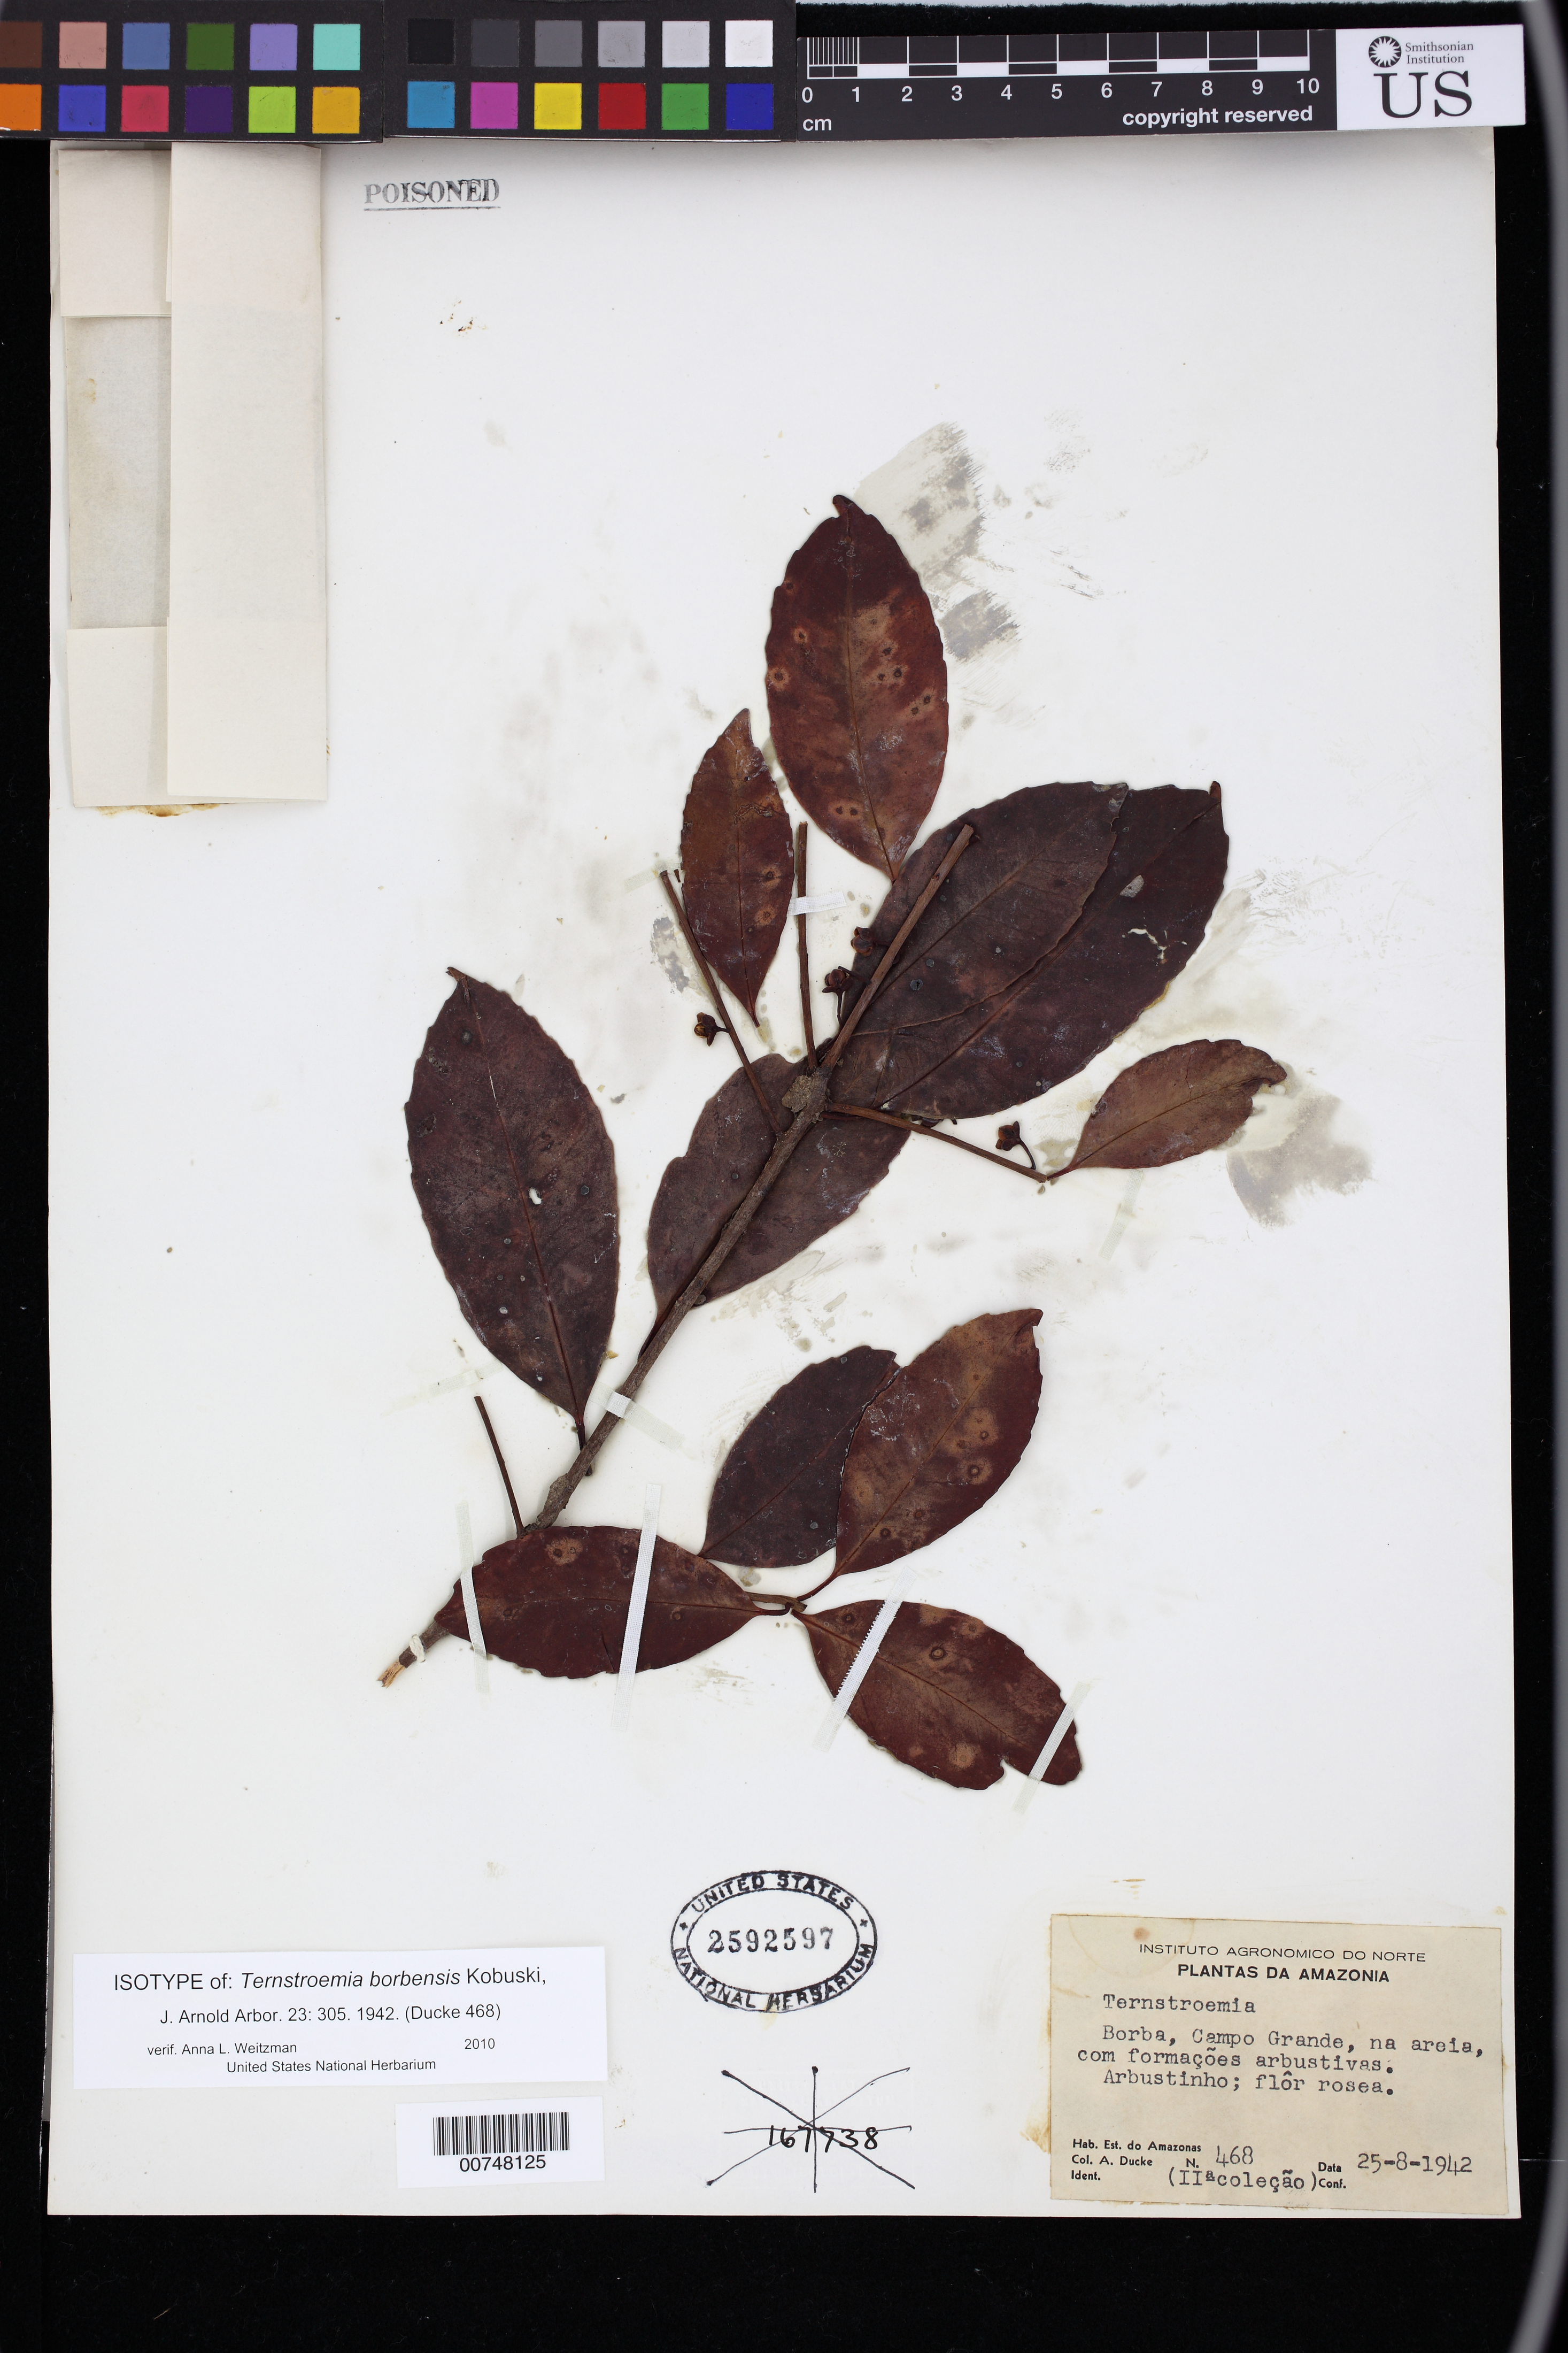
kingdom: Plantae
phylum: Tracheophyta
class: Magnoliopsida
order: Ericales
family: Pentaphylacaceae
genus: Ternstroemia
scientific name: Ternstroemia borbensis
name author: Kobuski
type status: Possible Type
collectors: A. Ducke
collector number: II 468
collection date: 1942-08-25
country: Brazil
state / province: Amazonas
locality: Borba, Campo Grande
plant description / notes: Annotated as isotype by A.L. Weitzman (2010) but dubiously type material; type collection was made 22 Apr 1937 but date on this specimen, "II colecao" [=second collection?] is 25 Aug 1942; locality also differs from that cited in protologue (and on other US duplicate).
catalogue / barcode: US 2592597